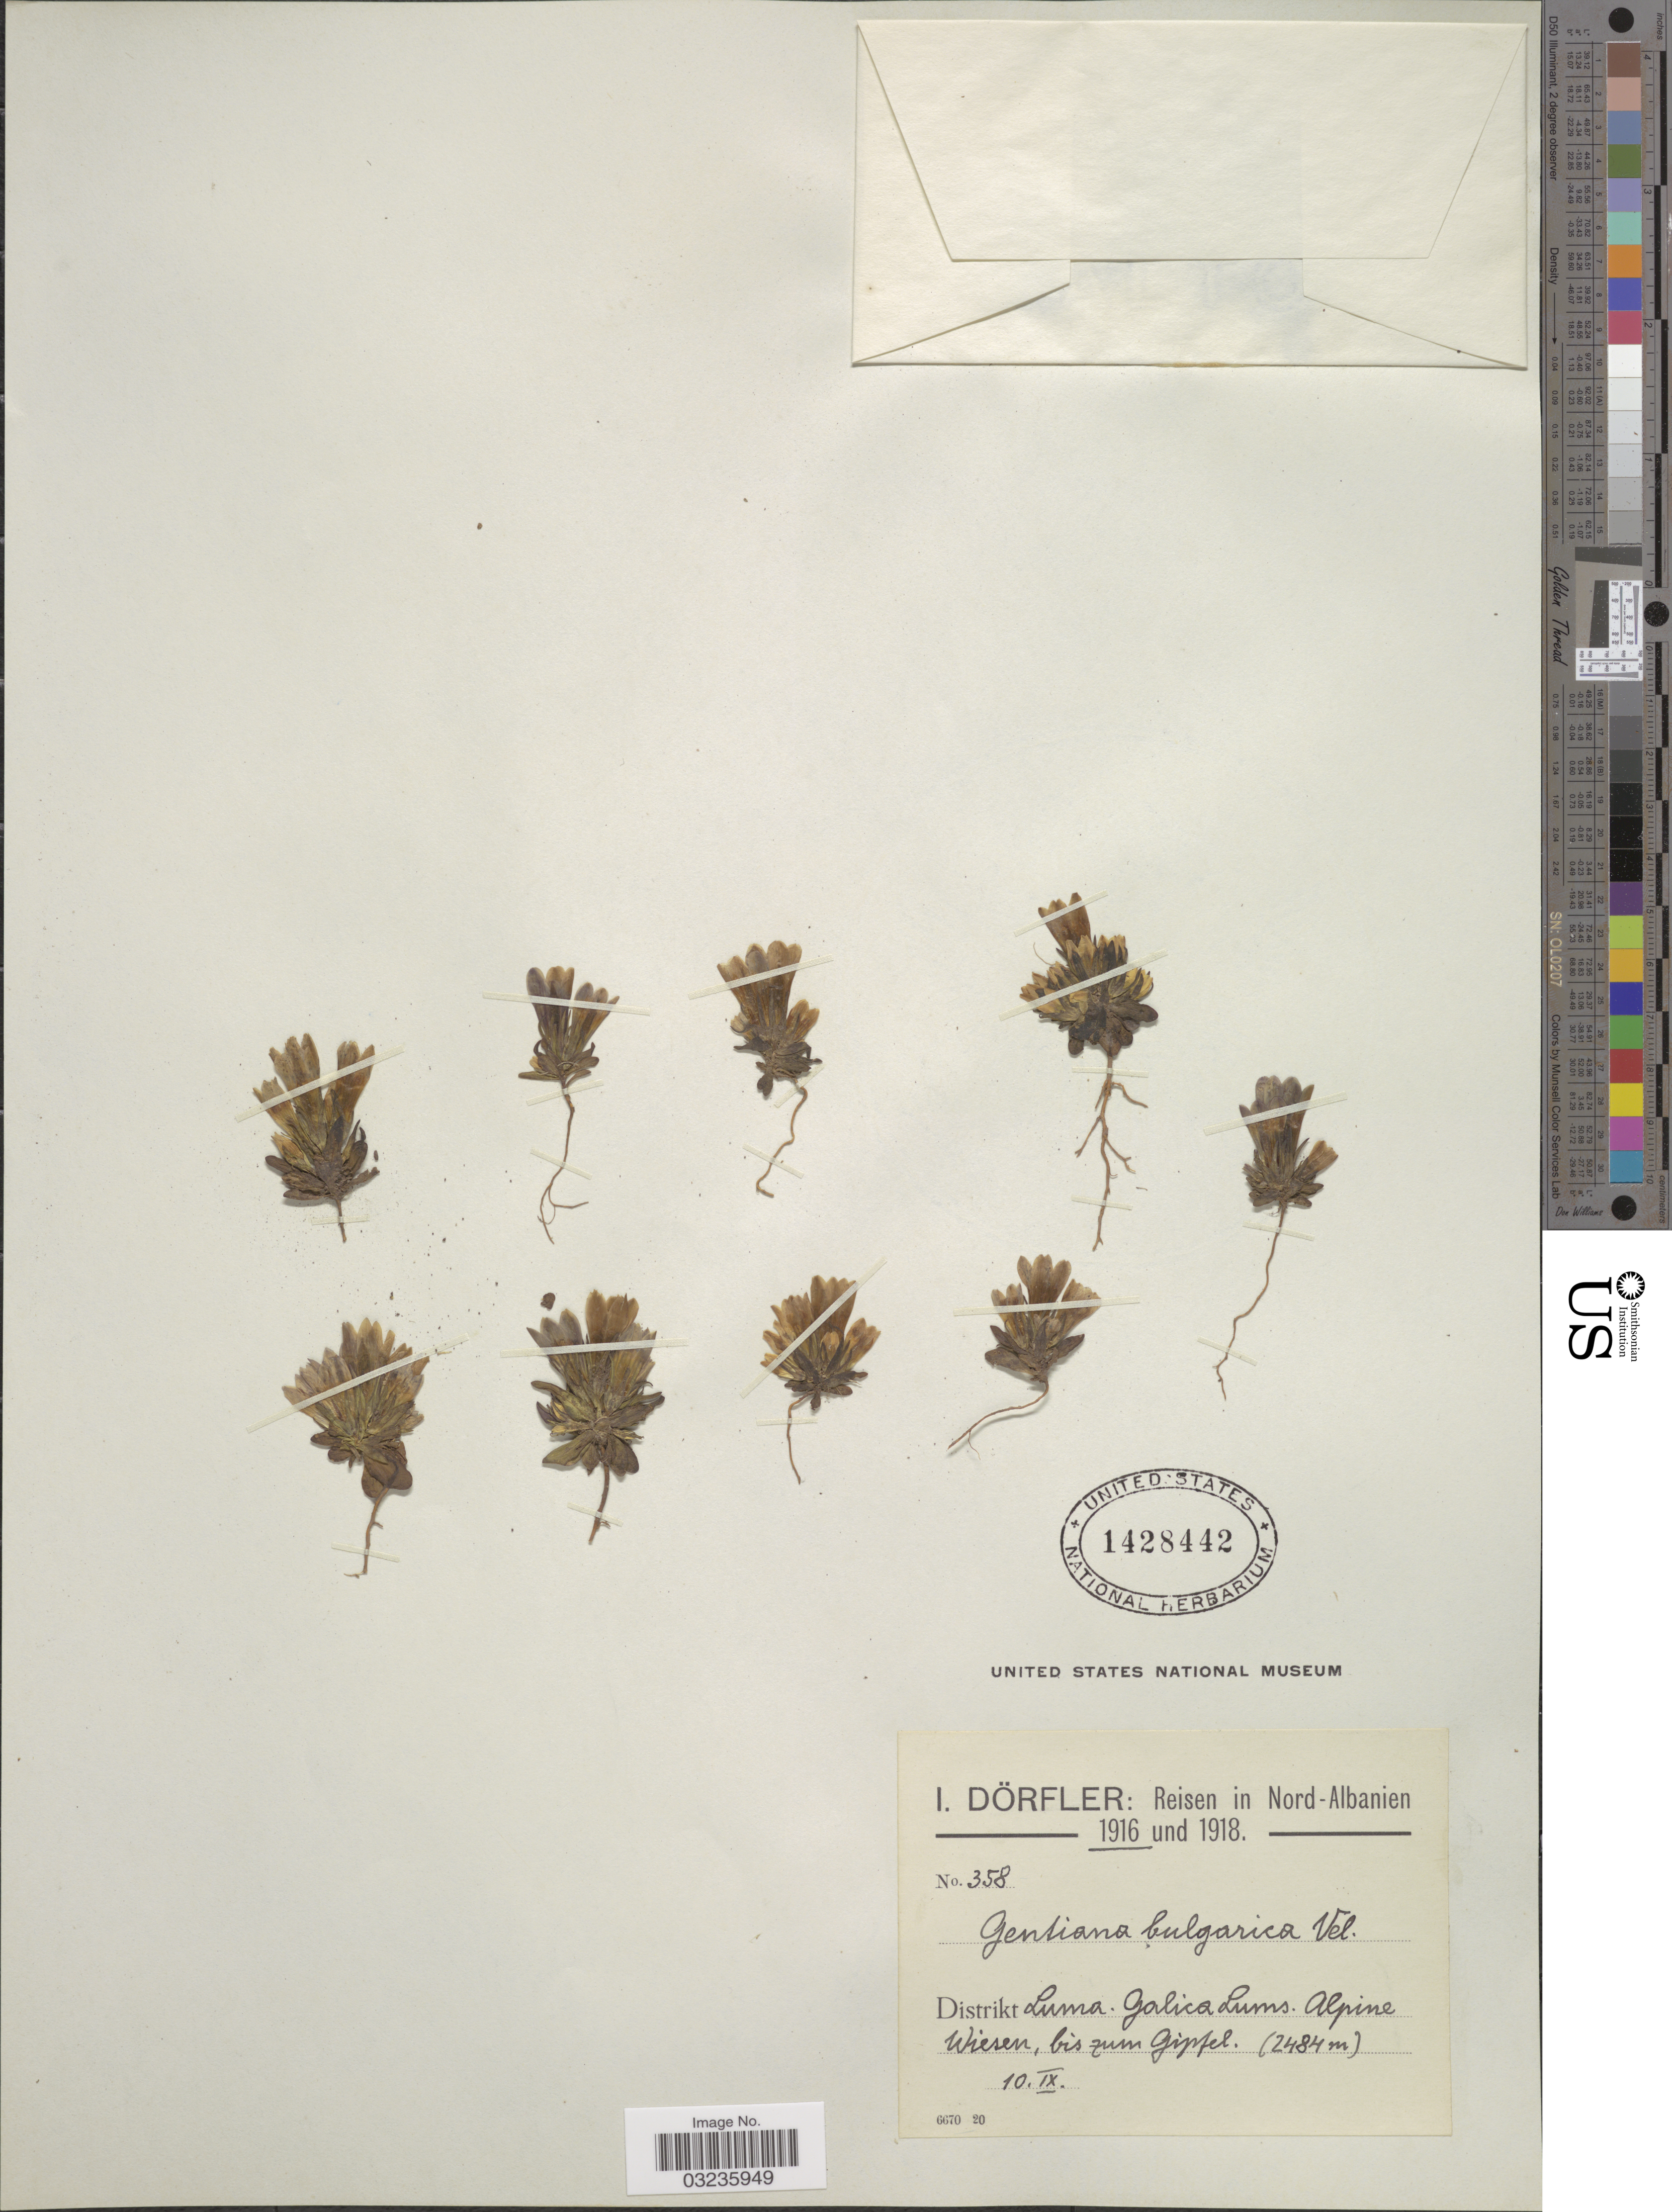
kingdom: Plantae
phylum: Tracheophyta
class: Magnoliopsida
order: Gentianales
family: Gentianaceae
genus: Gentiana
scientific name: Gentiana bulgarica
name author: Velen.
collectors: I. Dörfler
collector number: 358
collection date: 1916-09-10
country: Albania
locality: Nord-Albanien. Distrikt Luma. Galica Lums. Alpine Wiesen, bis zum Gipfel.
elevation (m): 2484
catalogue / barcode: US 1428442